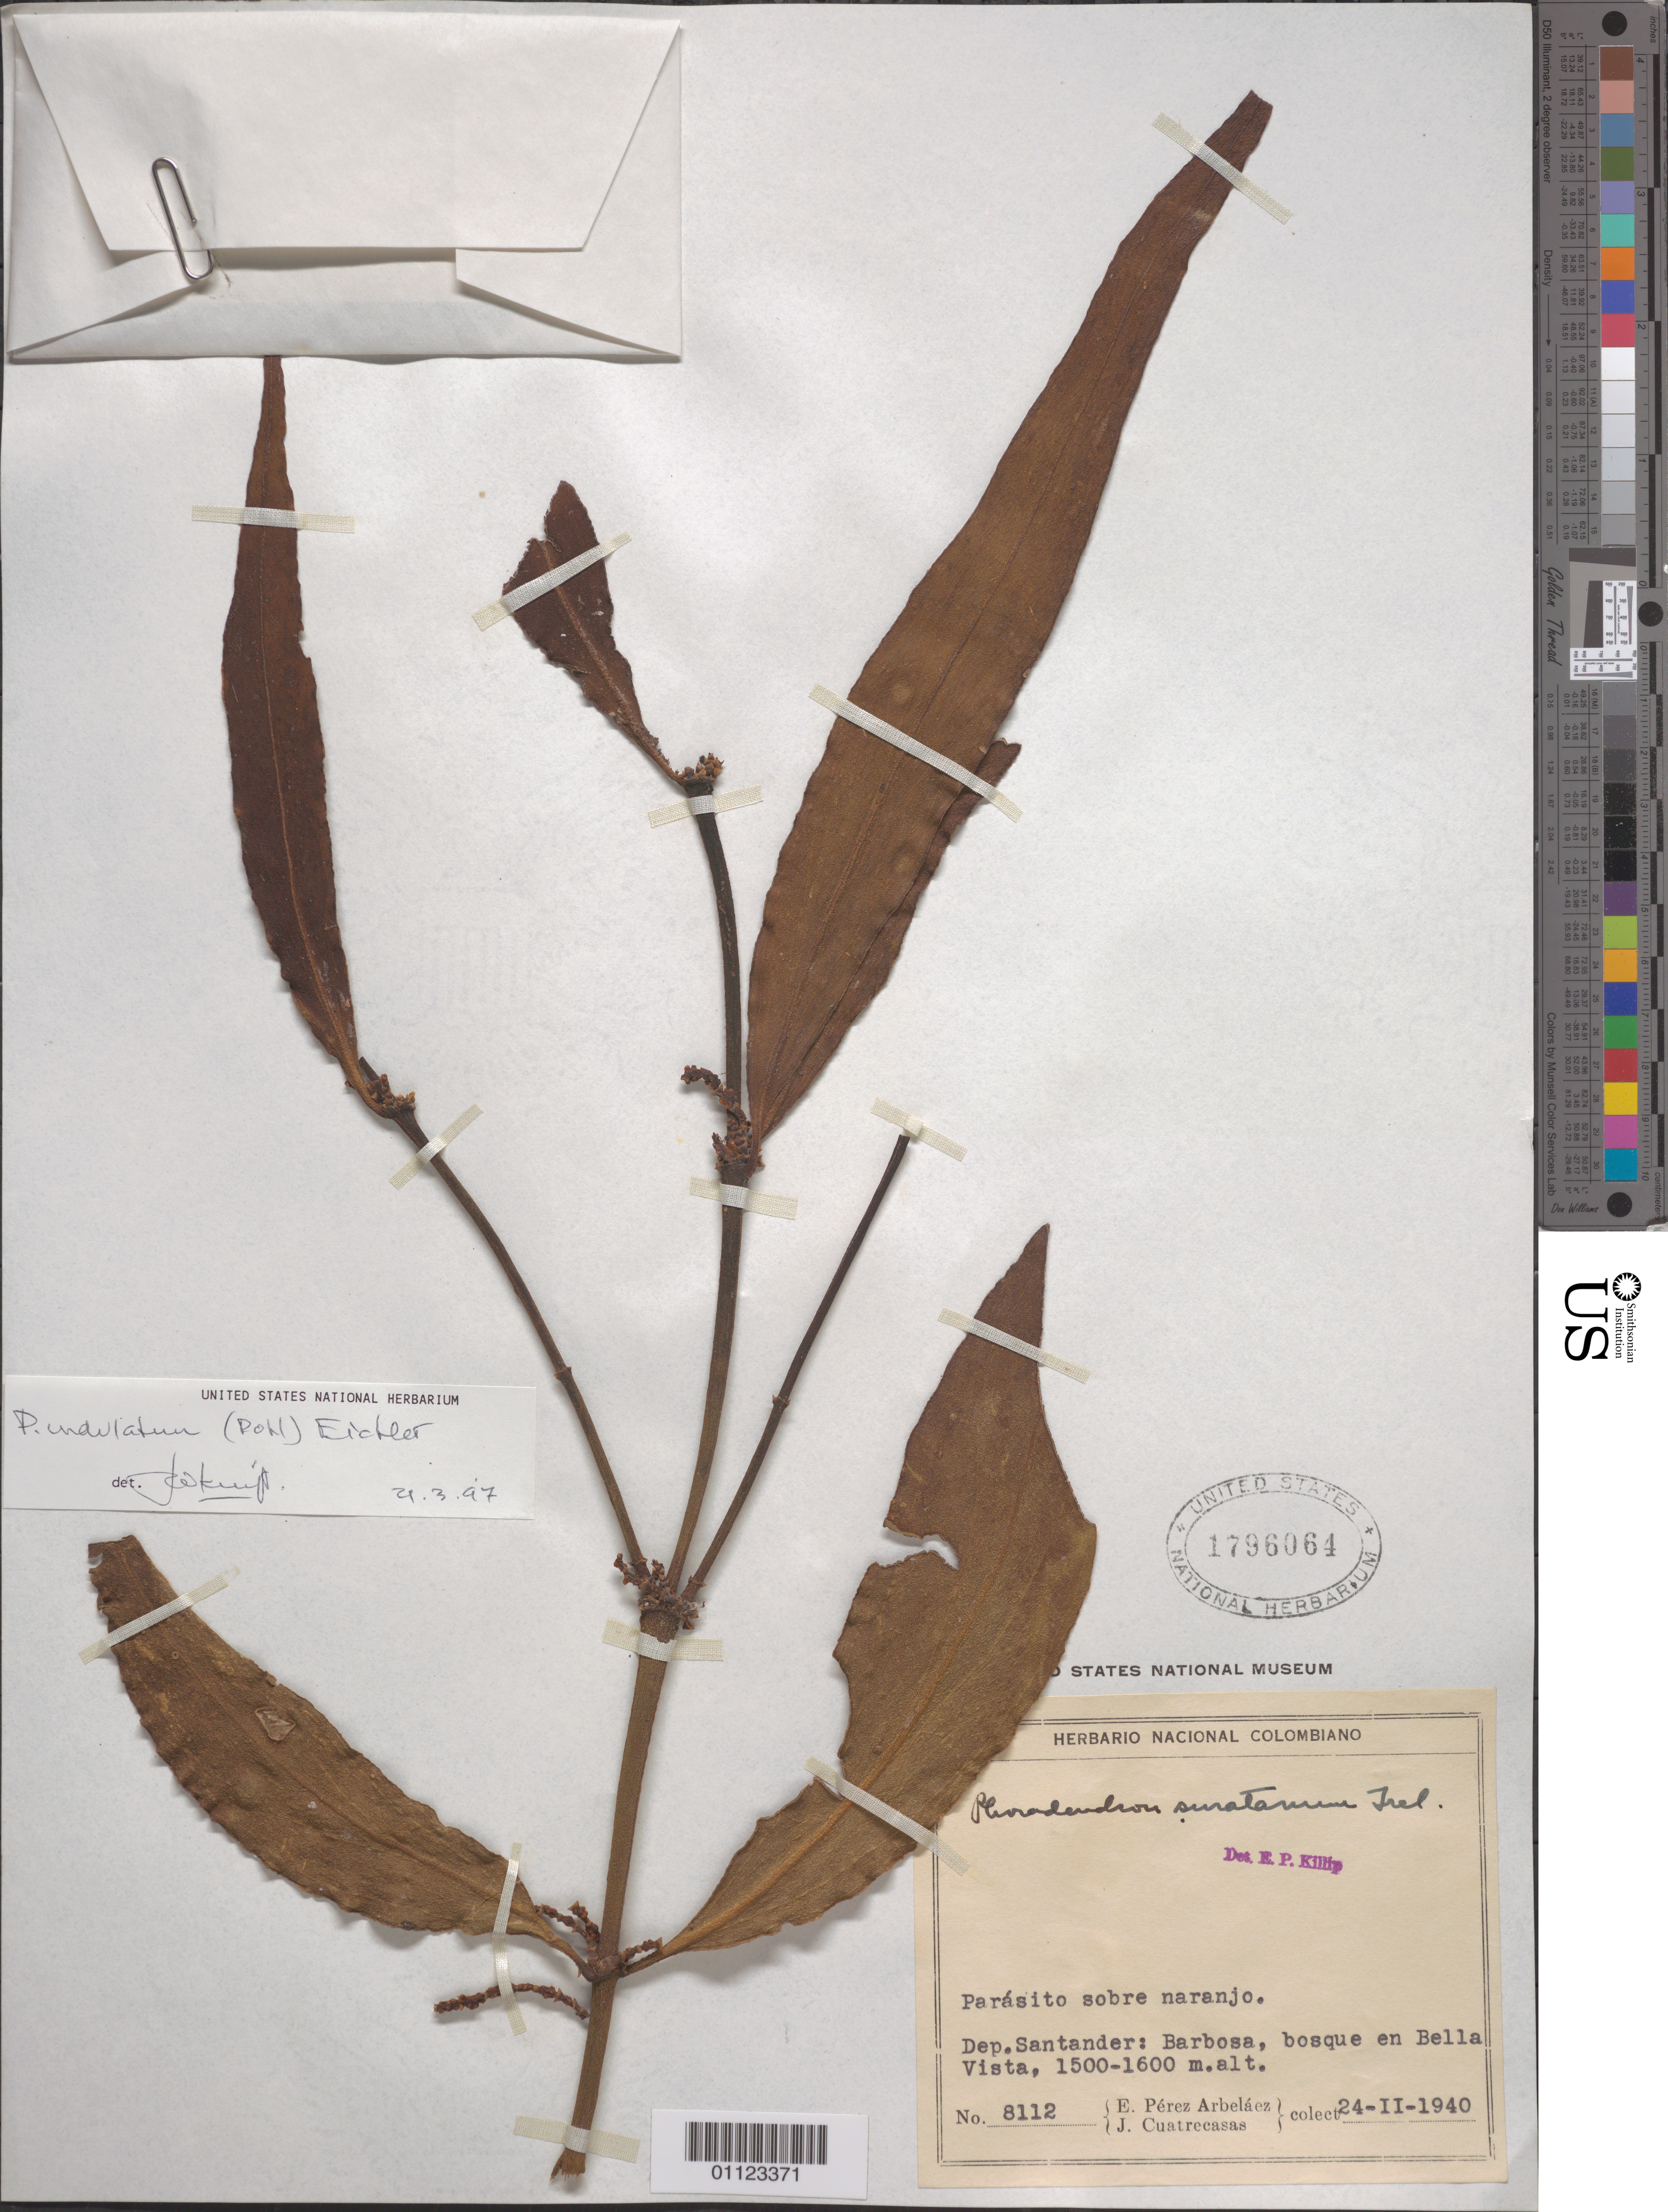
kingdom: Plantae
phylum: Tracheophyta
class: Magnoliopsida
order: Santalales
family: Viscaceae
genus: Phoradendron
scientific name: Phoradendron undulatum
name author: (Pohl ex DC.) Eichler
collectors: J. Cuatrecasas & E. Pérez Arbeláez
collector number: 8112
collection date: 1940-02-24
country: Colombia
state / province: Santander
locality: Barbosa, bosque en Bella Vista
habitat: Bosque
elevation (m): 1500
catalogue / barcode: US 1796064